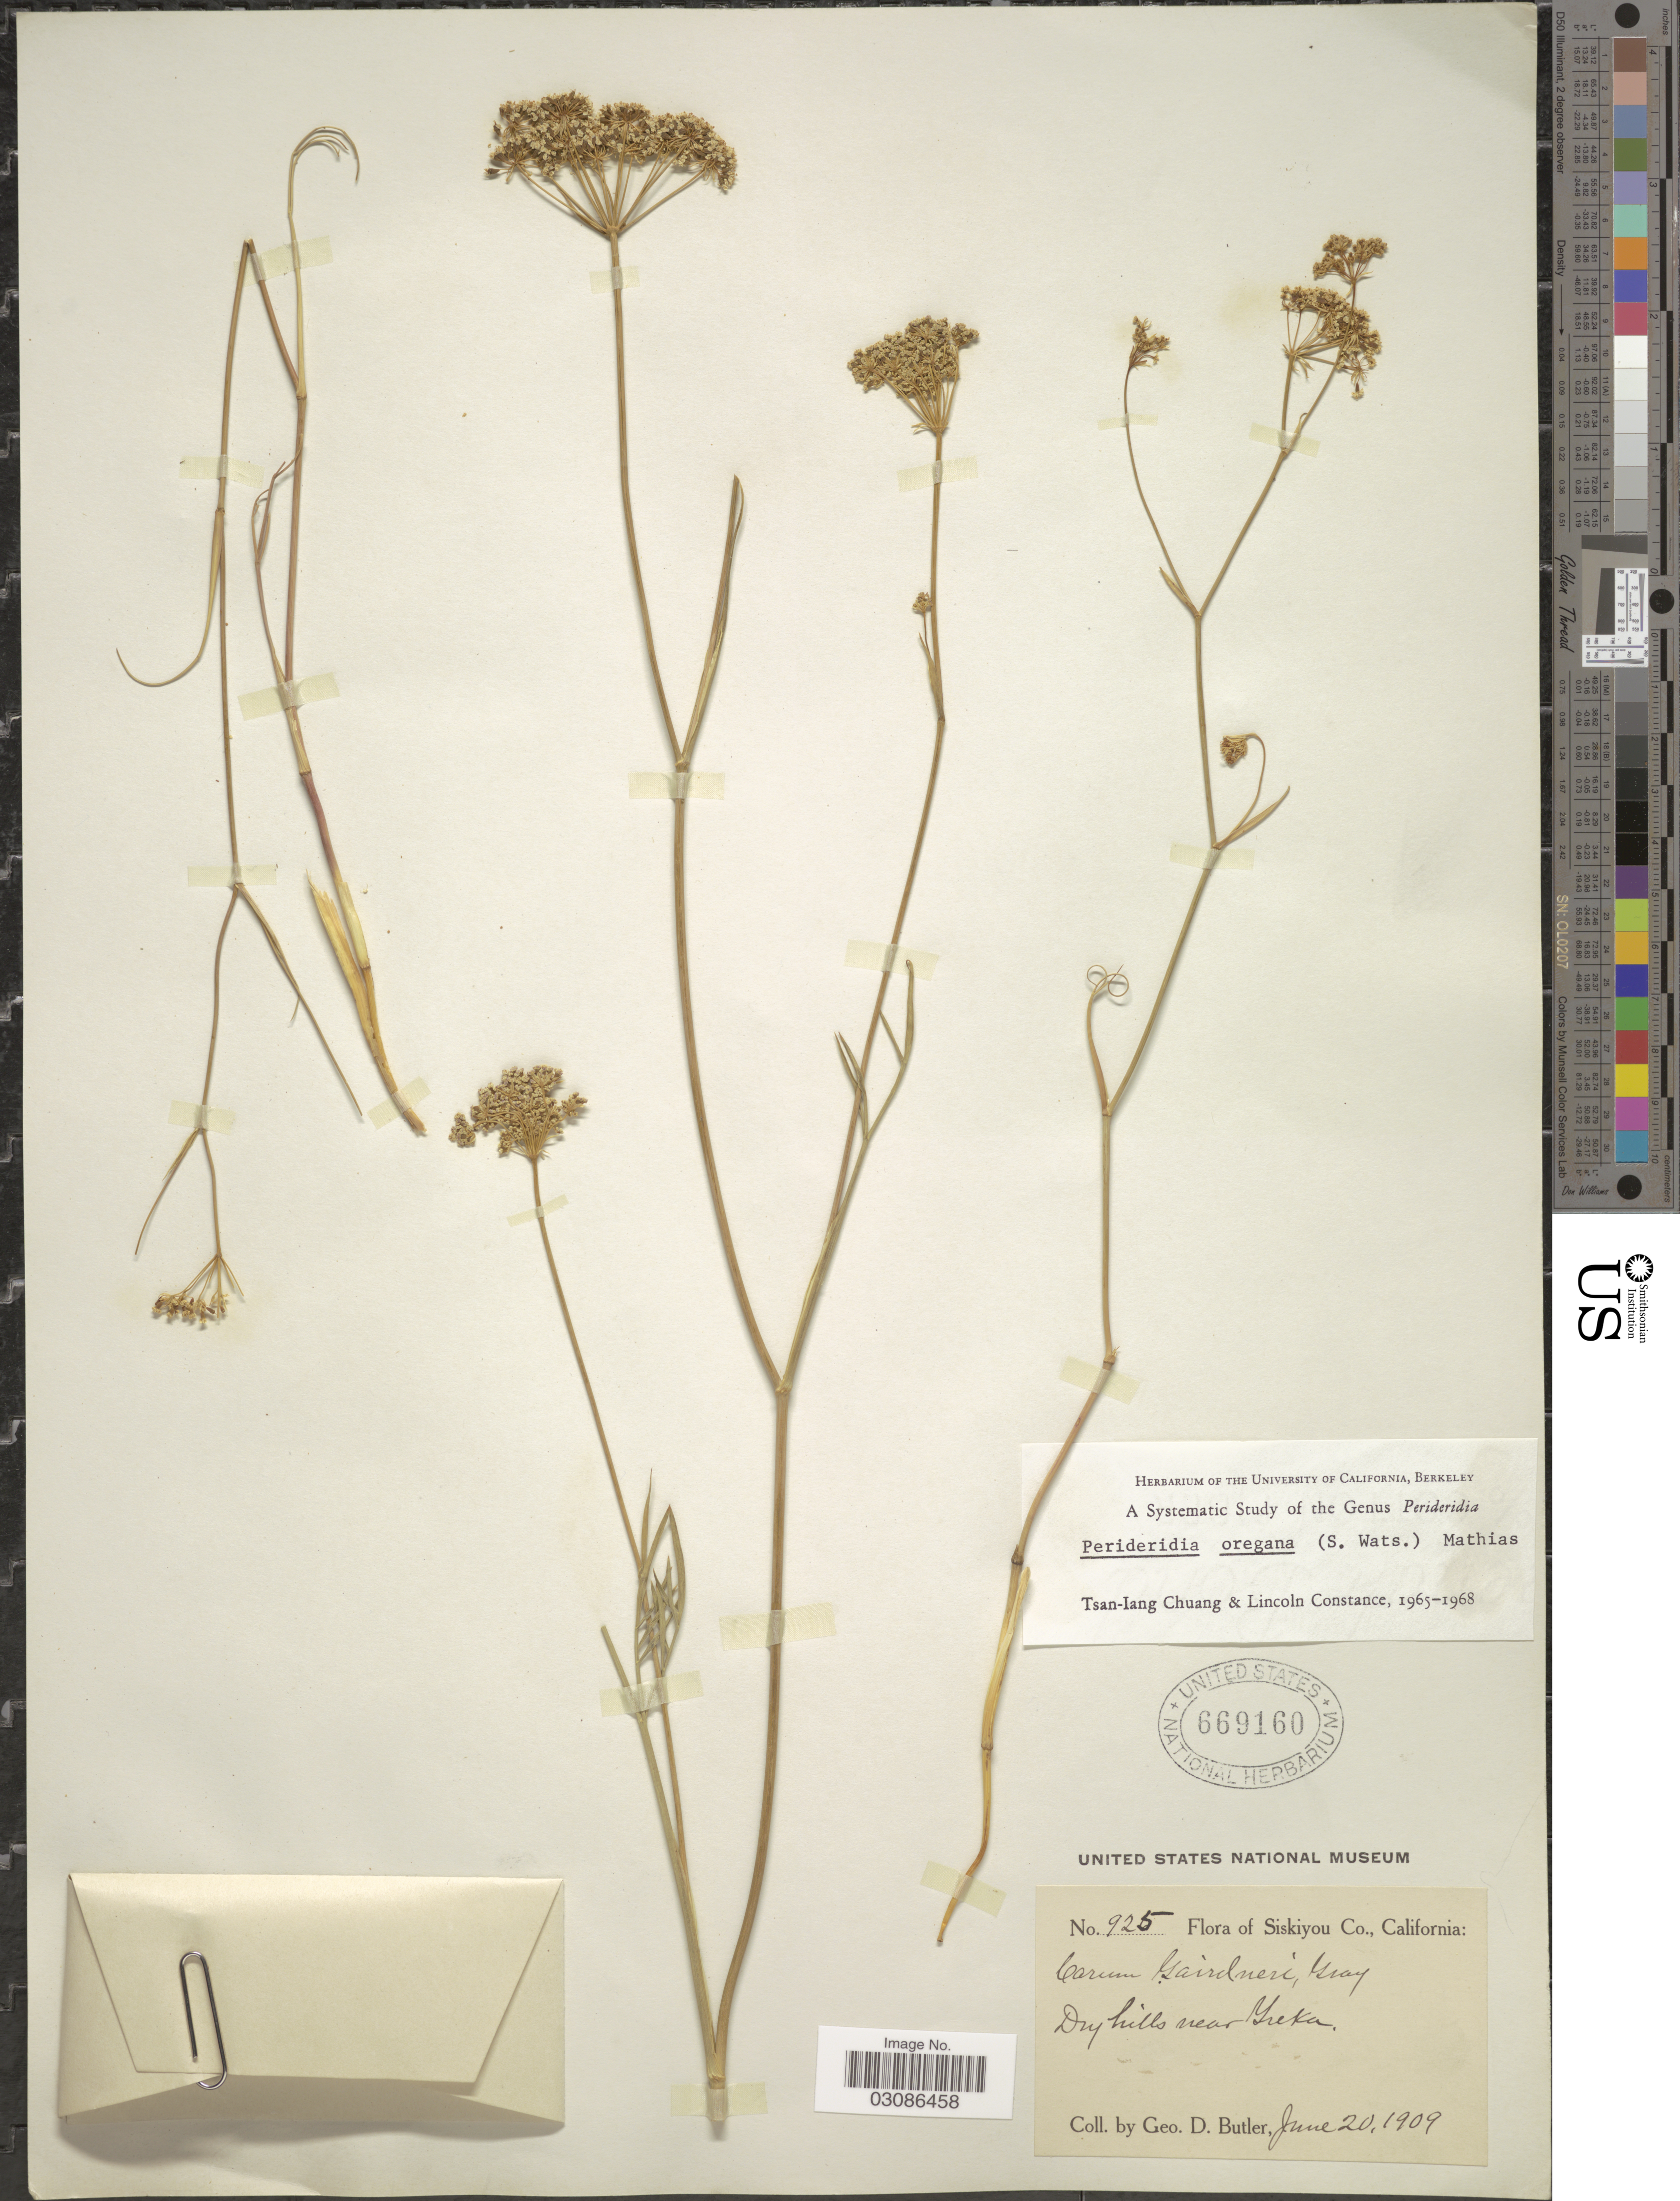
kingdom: Plantae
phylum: Tracheophyta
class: Magnoliopsida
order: Apiales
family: Apiaceae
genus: Perideridia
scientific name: Perideridia oregana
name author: (S. Watson) Mathias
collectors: G. D. Butler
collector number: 925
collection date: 1909-06-20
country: United States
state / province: California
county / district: Siskiyou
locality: Siskiyou Co., Dry hills near Yreka.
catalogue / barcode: US 669160